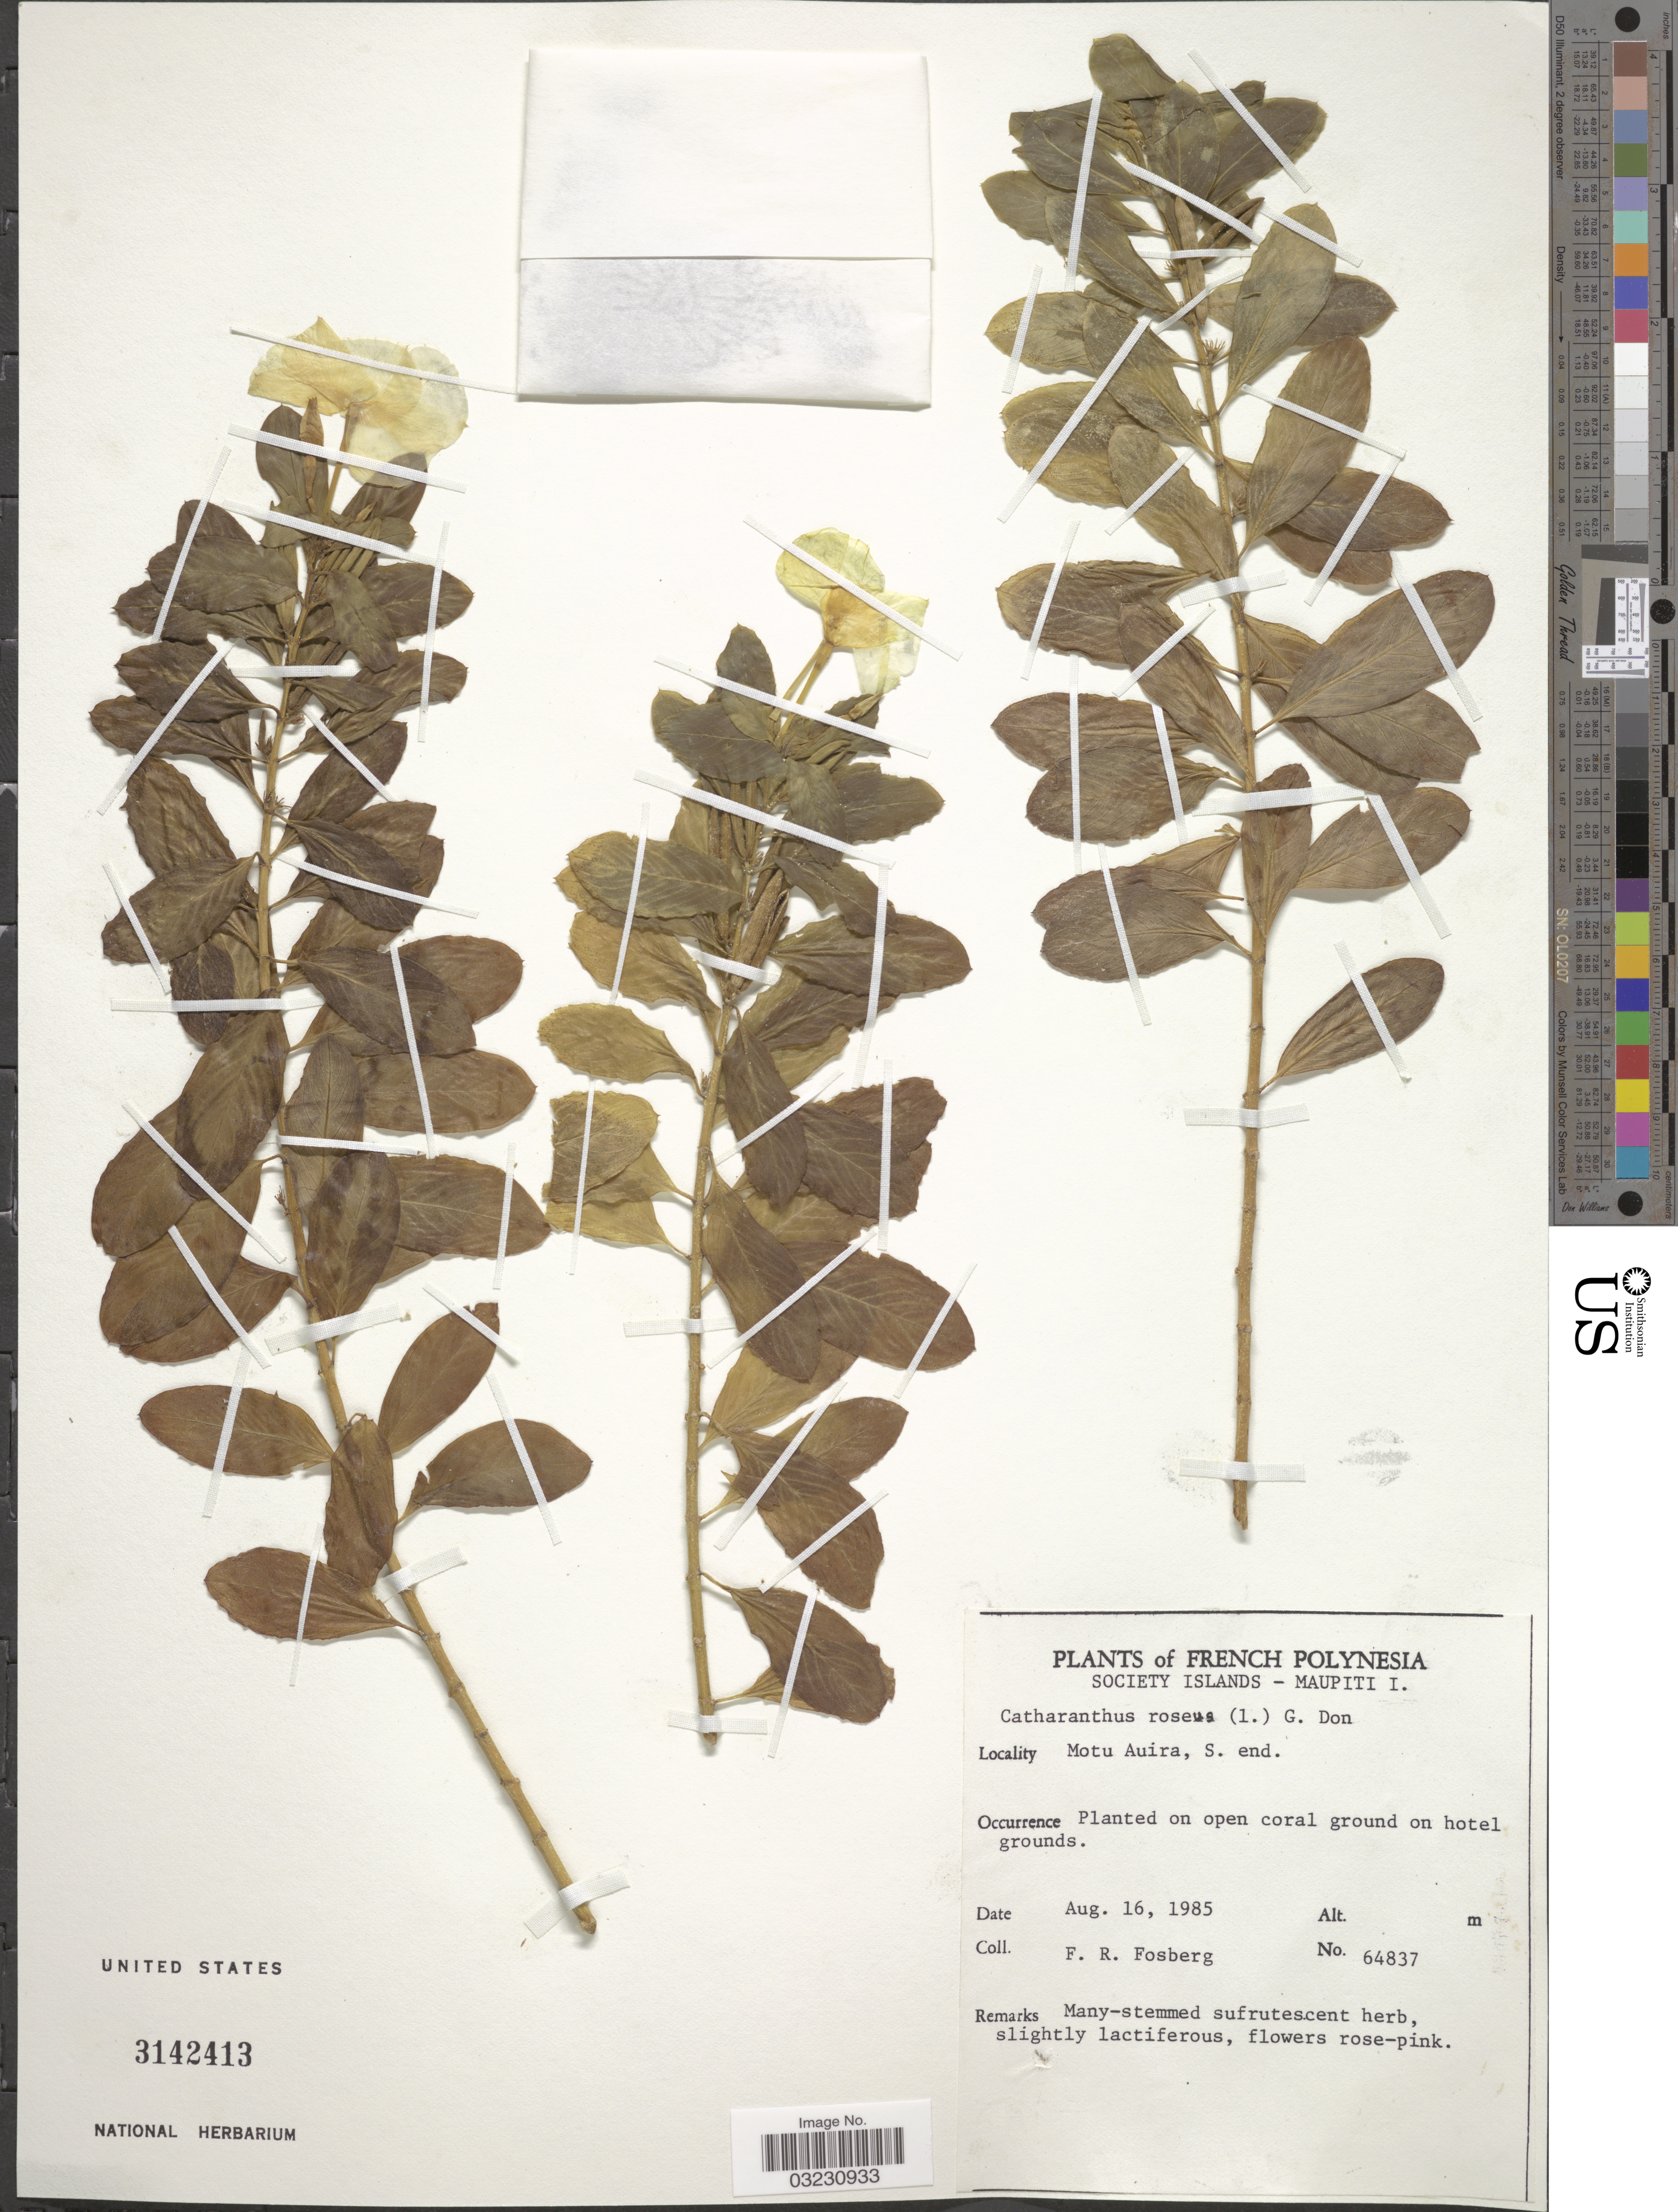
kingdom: Plantae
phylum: Tracheophyta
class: Magnoliopsida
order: Gentianales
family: Apocynaceae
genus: Catharanthus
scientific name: Catharanthus roseus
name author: (L.) G. Don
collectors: F. R. Fosberg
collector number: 64837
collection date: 1985-08-16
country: French Polynesia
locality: Society Islands - Maupiti I. Motu Auira, S. end.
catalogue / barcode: US 3142413